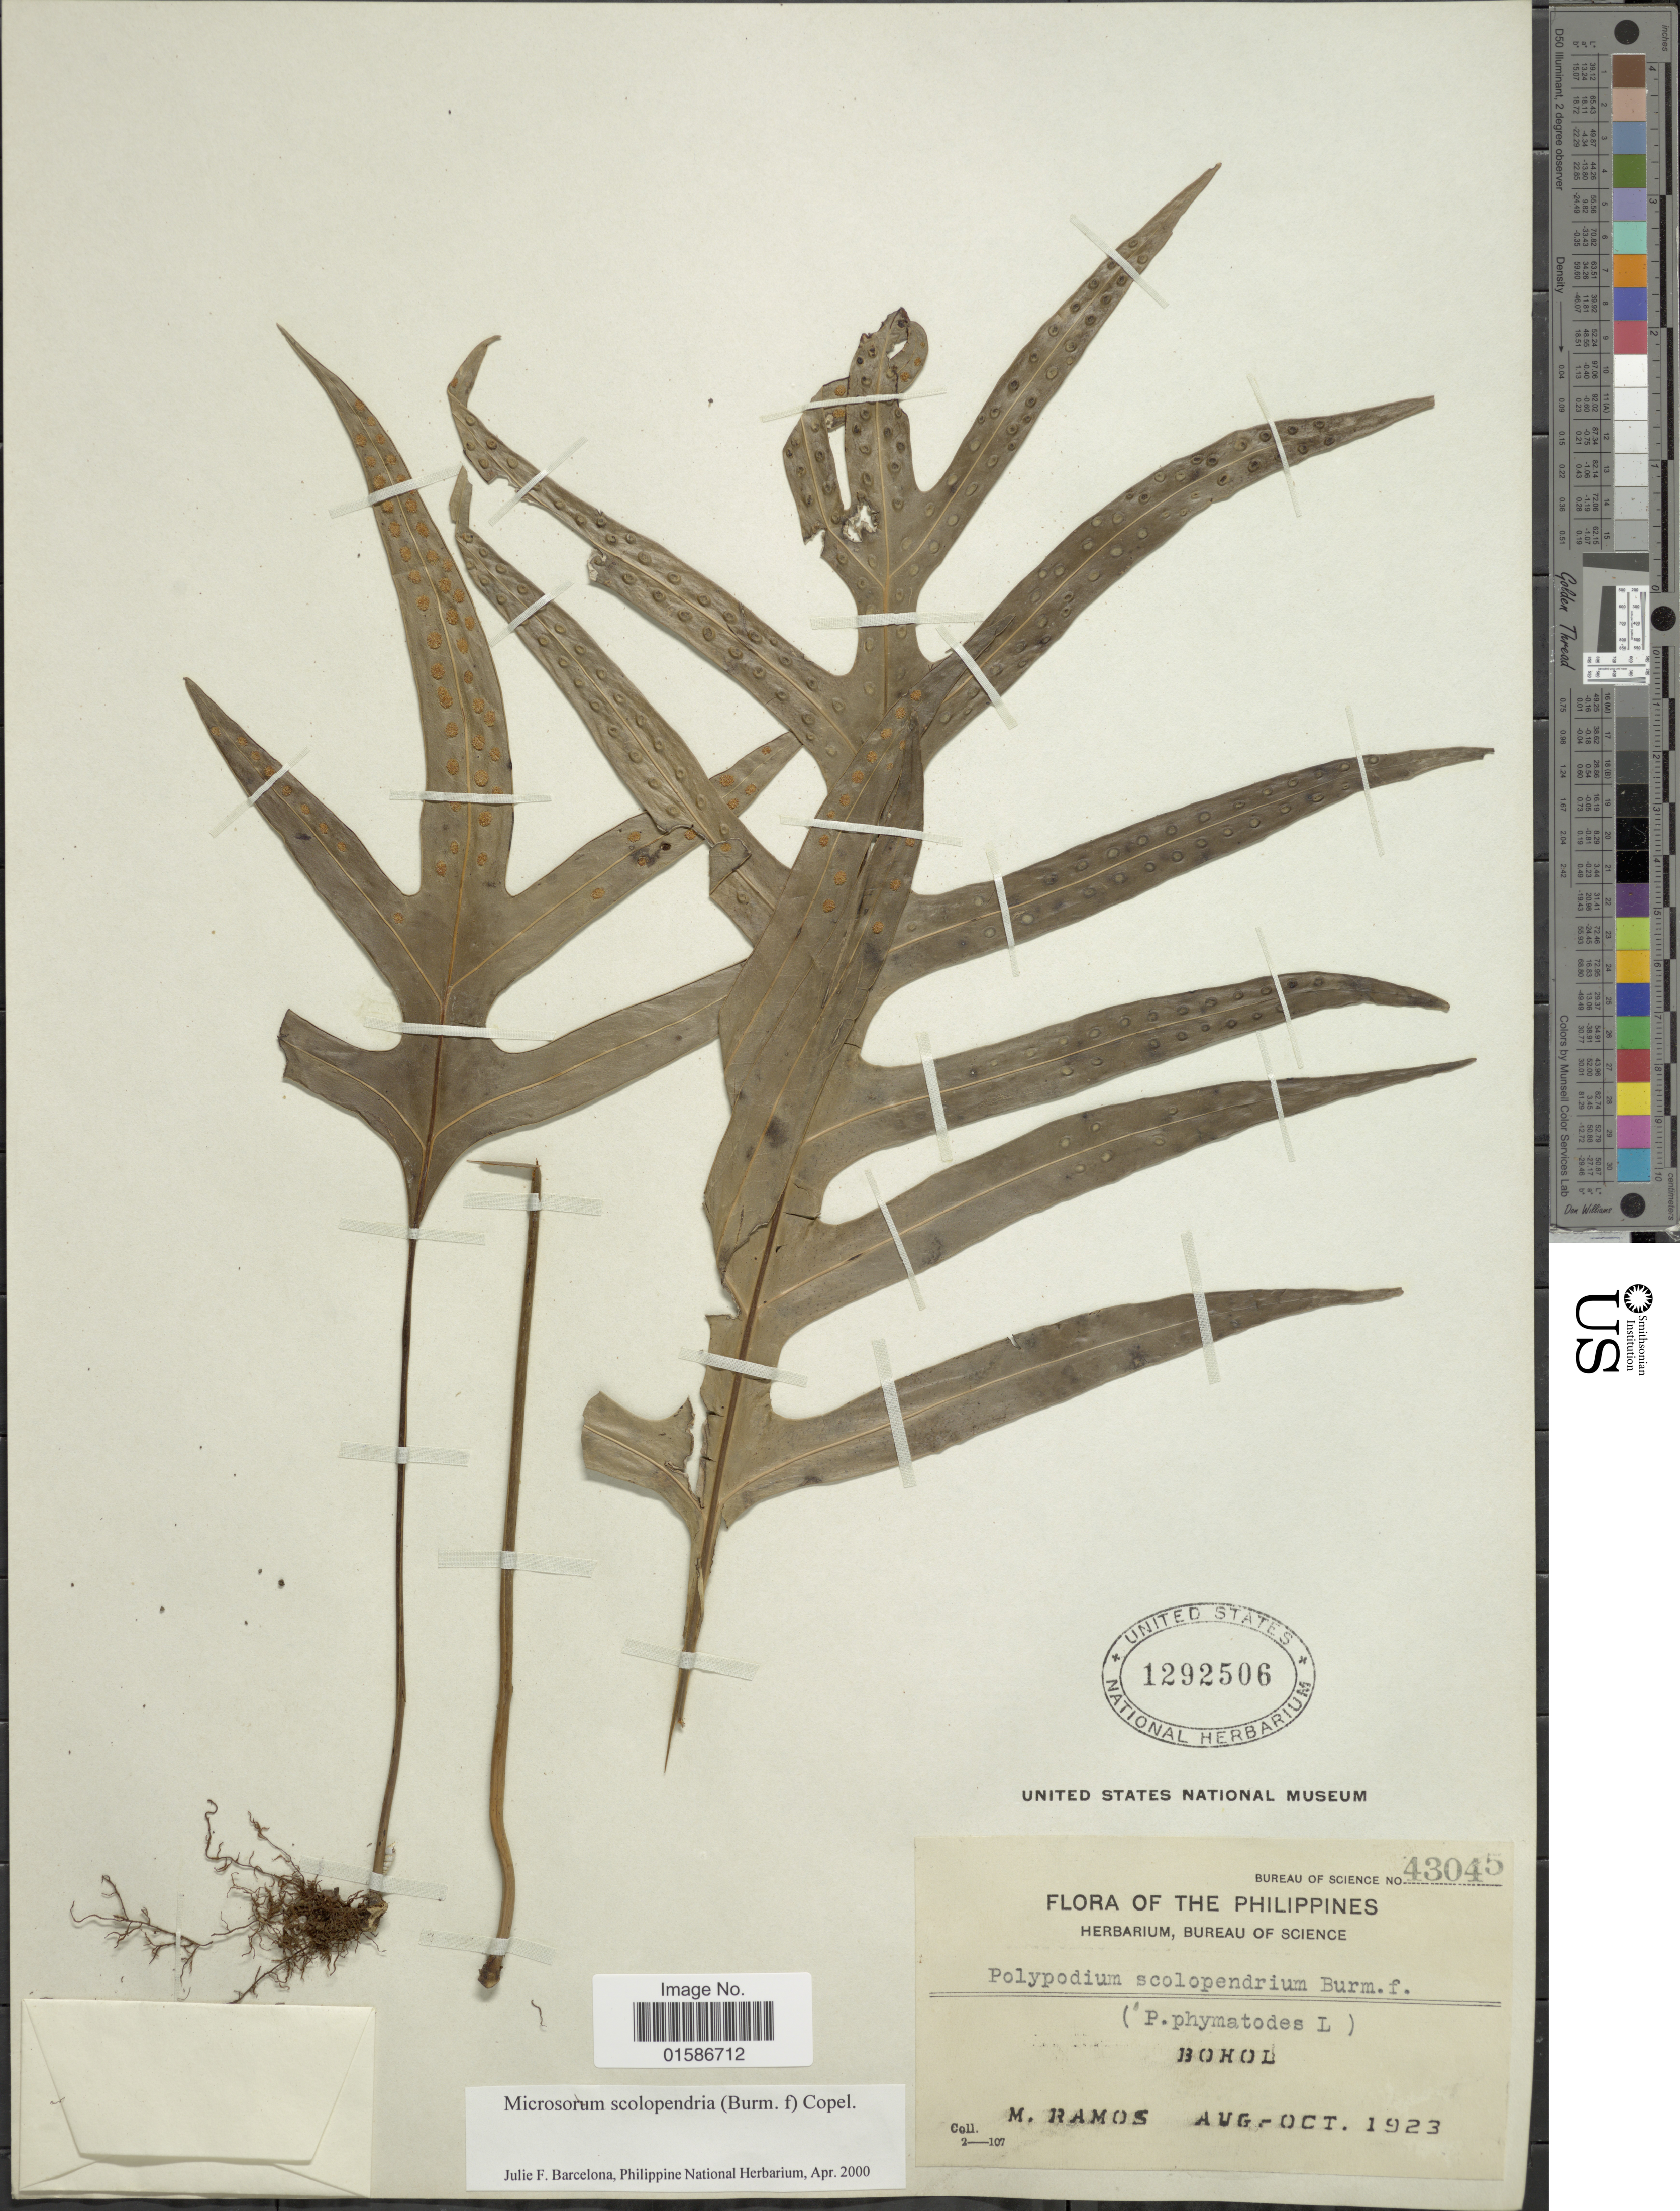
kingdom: Plantae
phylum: Tracheophyta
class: Polypodiopsida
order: Polypodiales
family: Polypodiaceae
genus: Microsorum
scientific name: Microsorum scolopendria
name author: (Burm. f.) Copel.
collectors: M. Ramos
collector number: Bureau of Science 43045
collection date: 1923-08/1923-10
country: Philippines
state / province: Central Visayas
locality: Bohol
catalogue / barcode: US 1292506